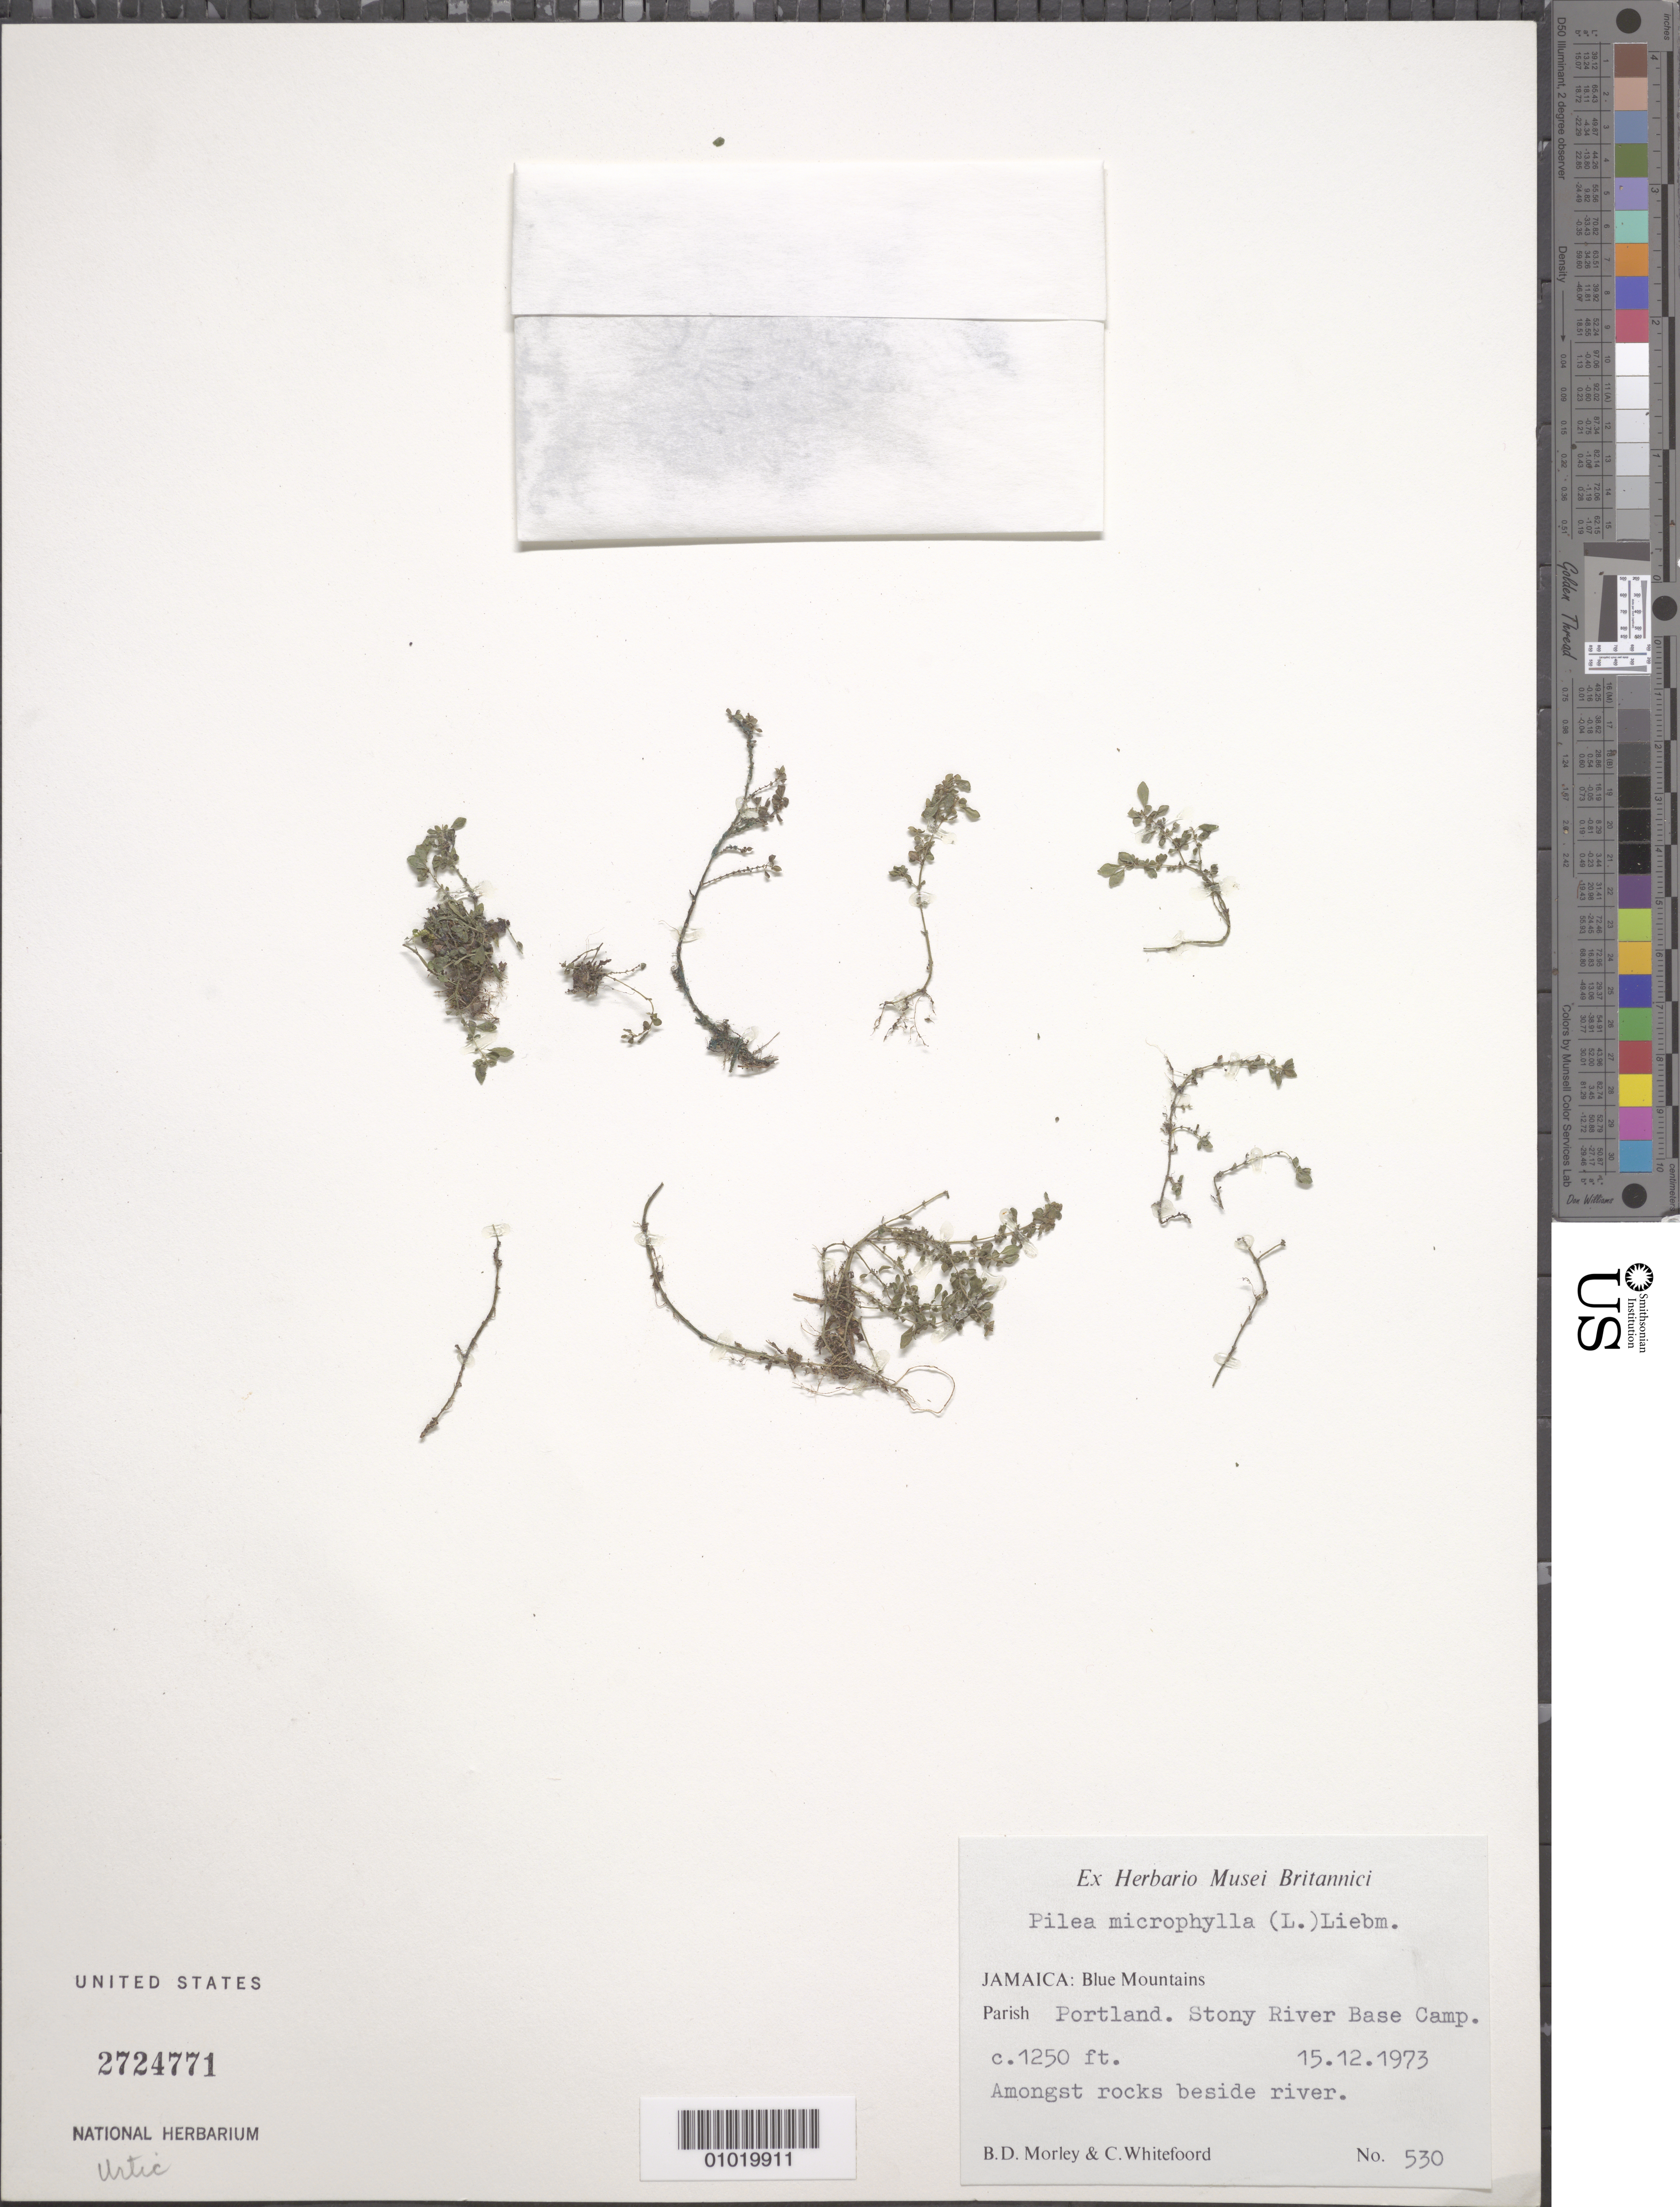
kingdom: Plantae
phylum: Tracheophyta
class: Magnoliopsida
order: Rosales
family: Urticaceae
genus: Pilea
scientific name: Pilea microphylla var. microphylla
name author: (L.) Liebm.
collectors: B. D. Morley & C. Whitefoord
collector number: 530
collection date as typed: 15 Dec 1973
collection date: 1973-12-15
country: Jamaica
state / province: Portland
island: Jamaica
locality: Portland. Stony River Base Camp. Blue Mountains.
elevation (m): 381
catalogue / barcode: US 2724771